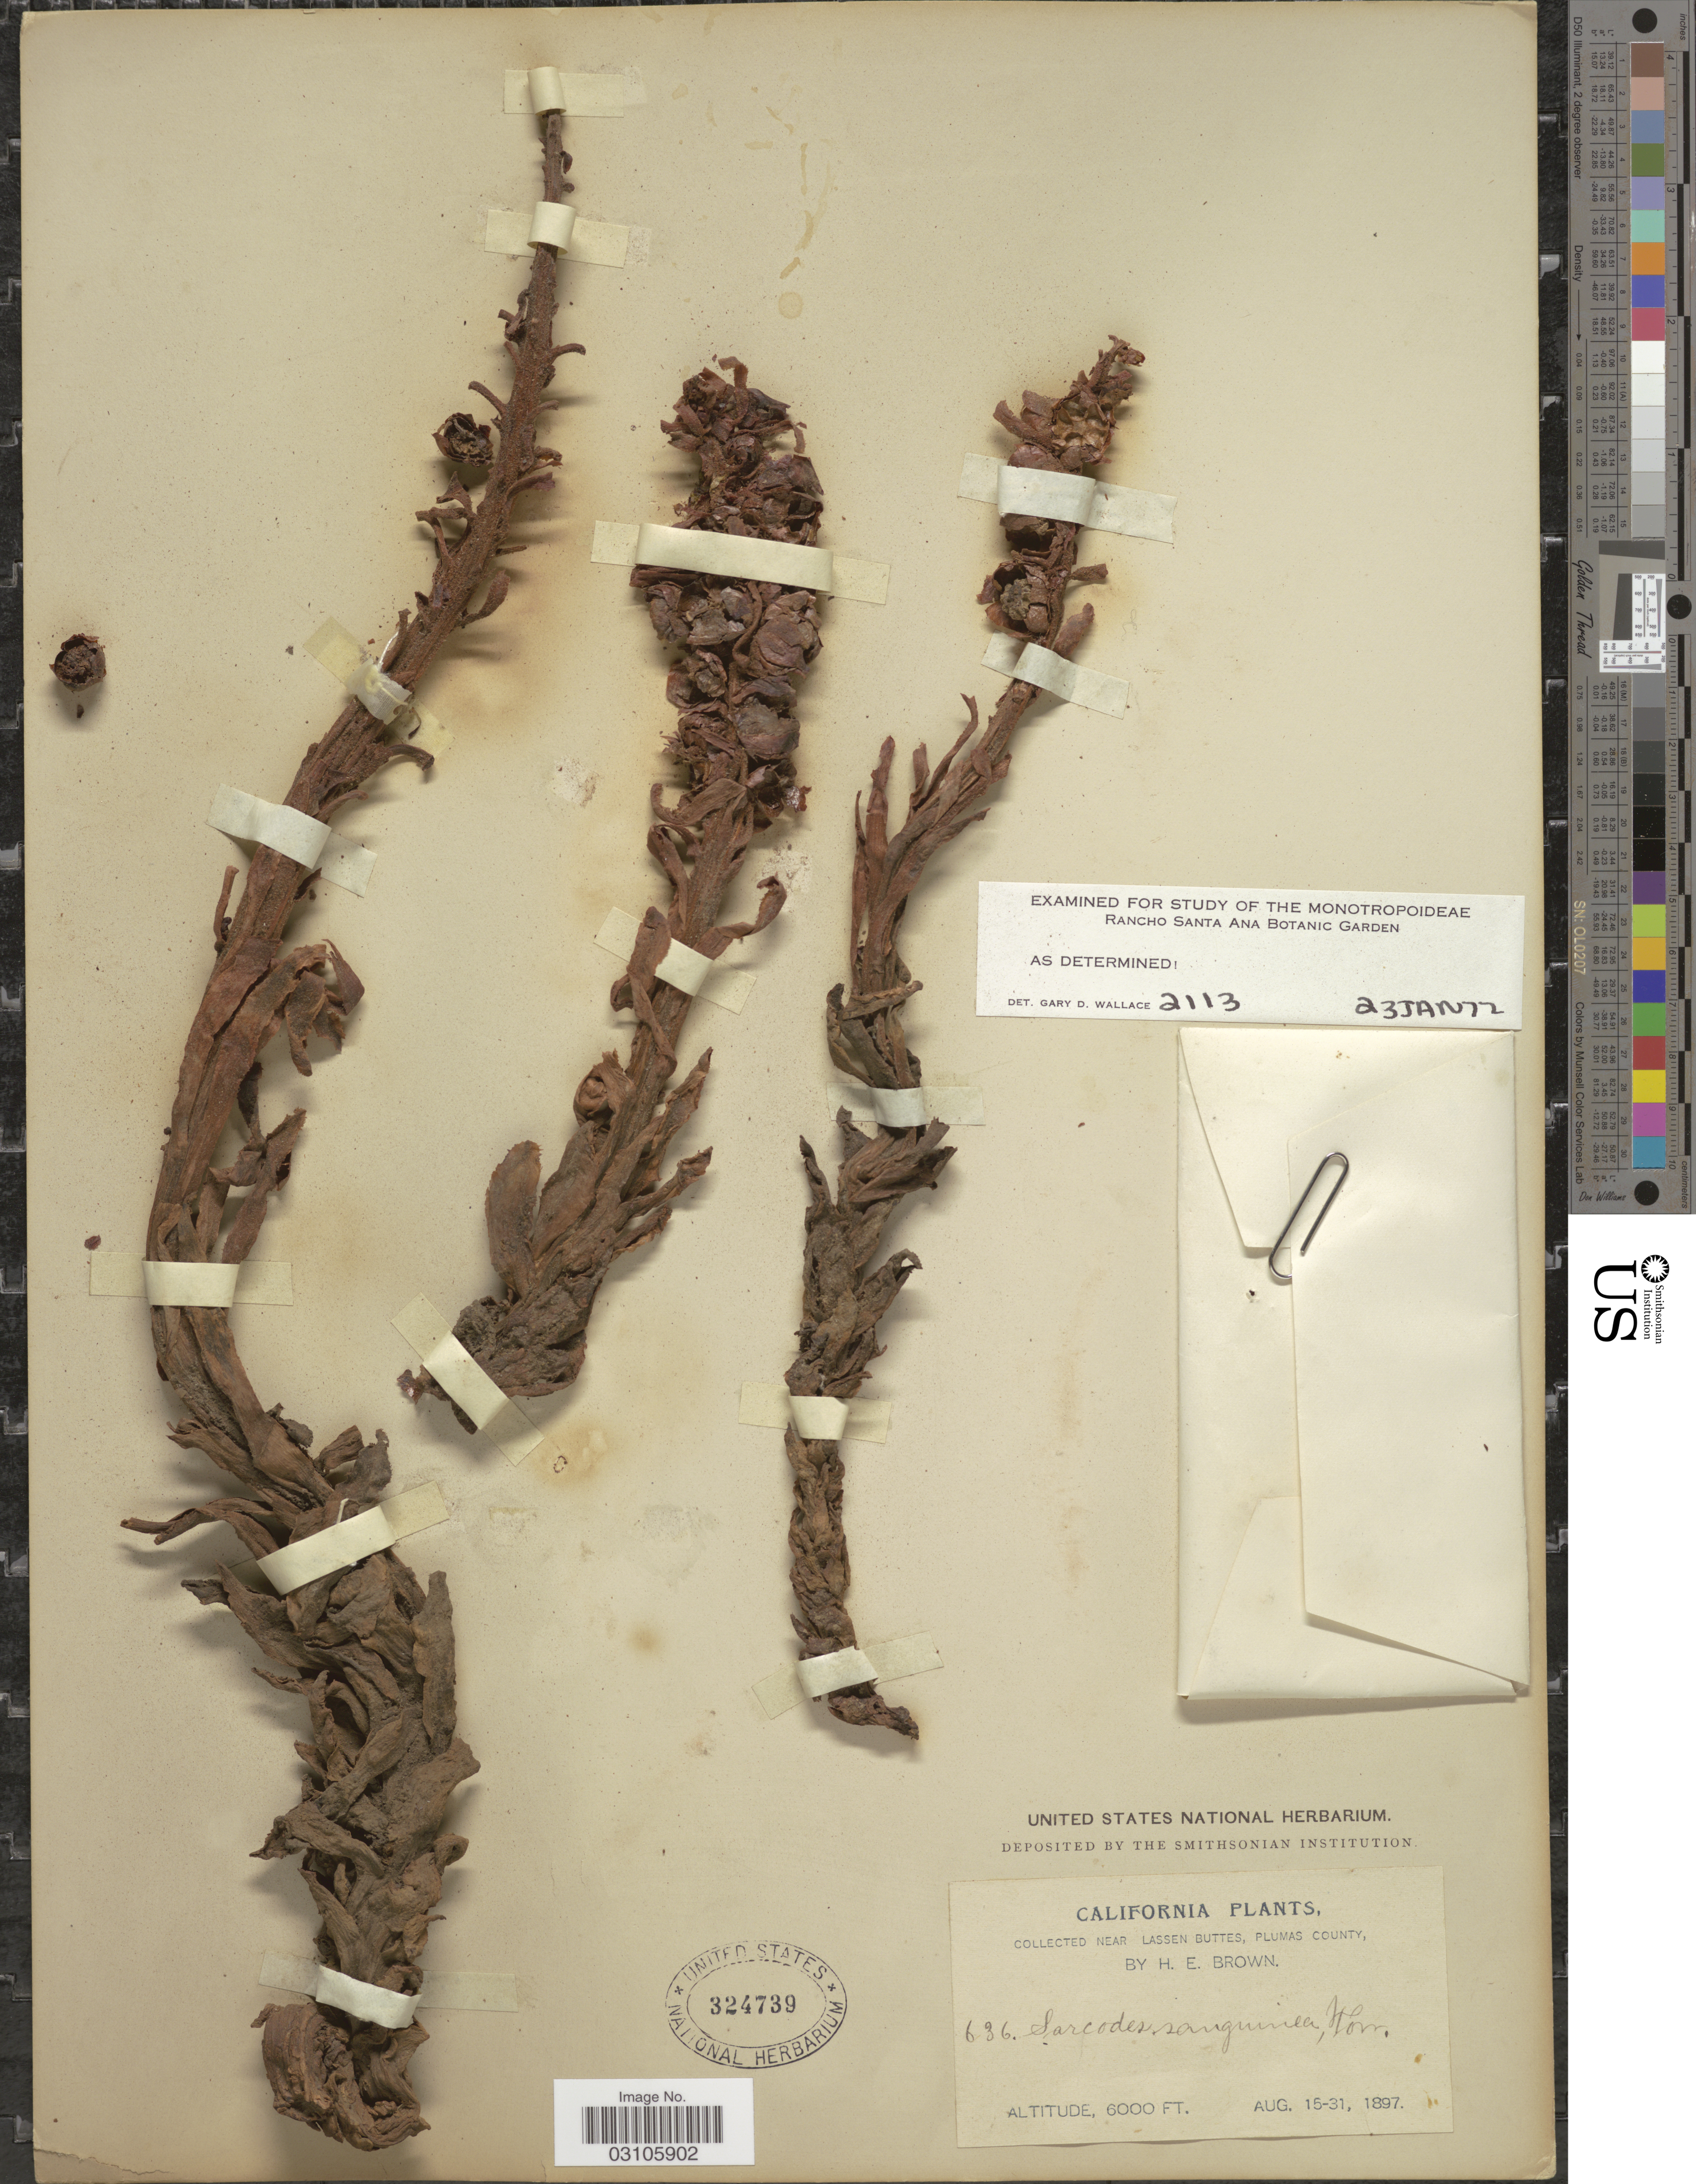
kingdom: Plantae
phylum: Tracheophyta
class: Magnoliopsida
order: Ericales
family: Ericaceae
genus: Sarcodes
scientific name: Sarcodes sanguinea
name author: Torr.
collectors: H. E. Brown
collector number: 636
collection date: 1897-08-15/1897-08-31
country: United States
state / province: California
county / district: Plumas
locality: Near Lassen Buttes, Plumas County.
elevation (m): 1829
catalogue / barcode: US 324739